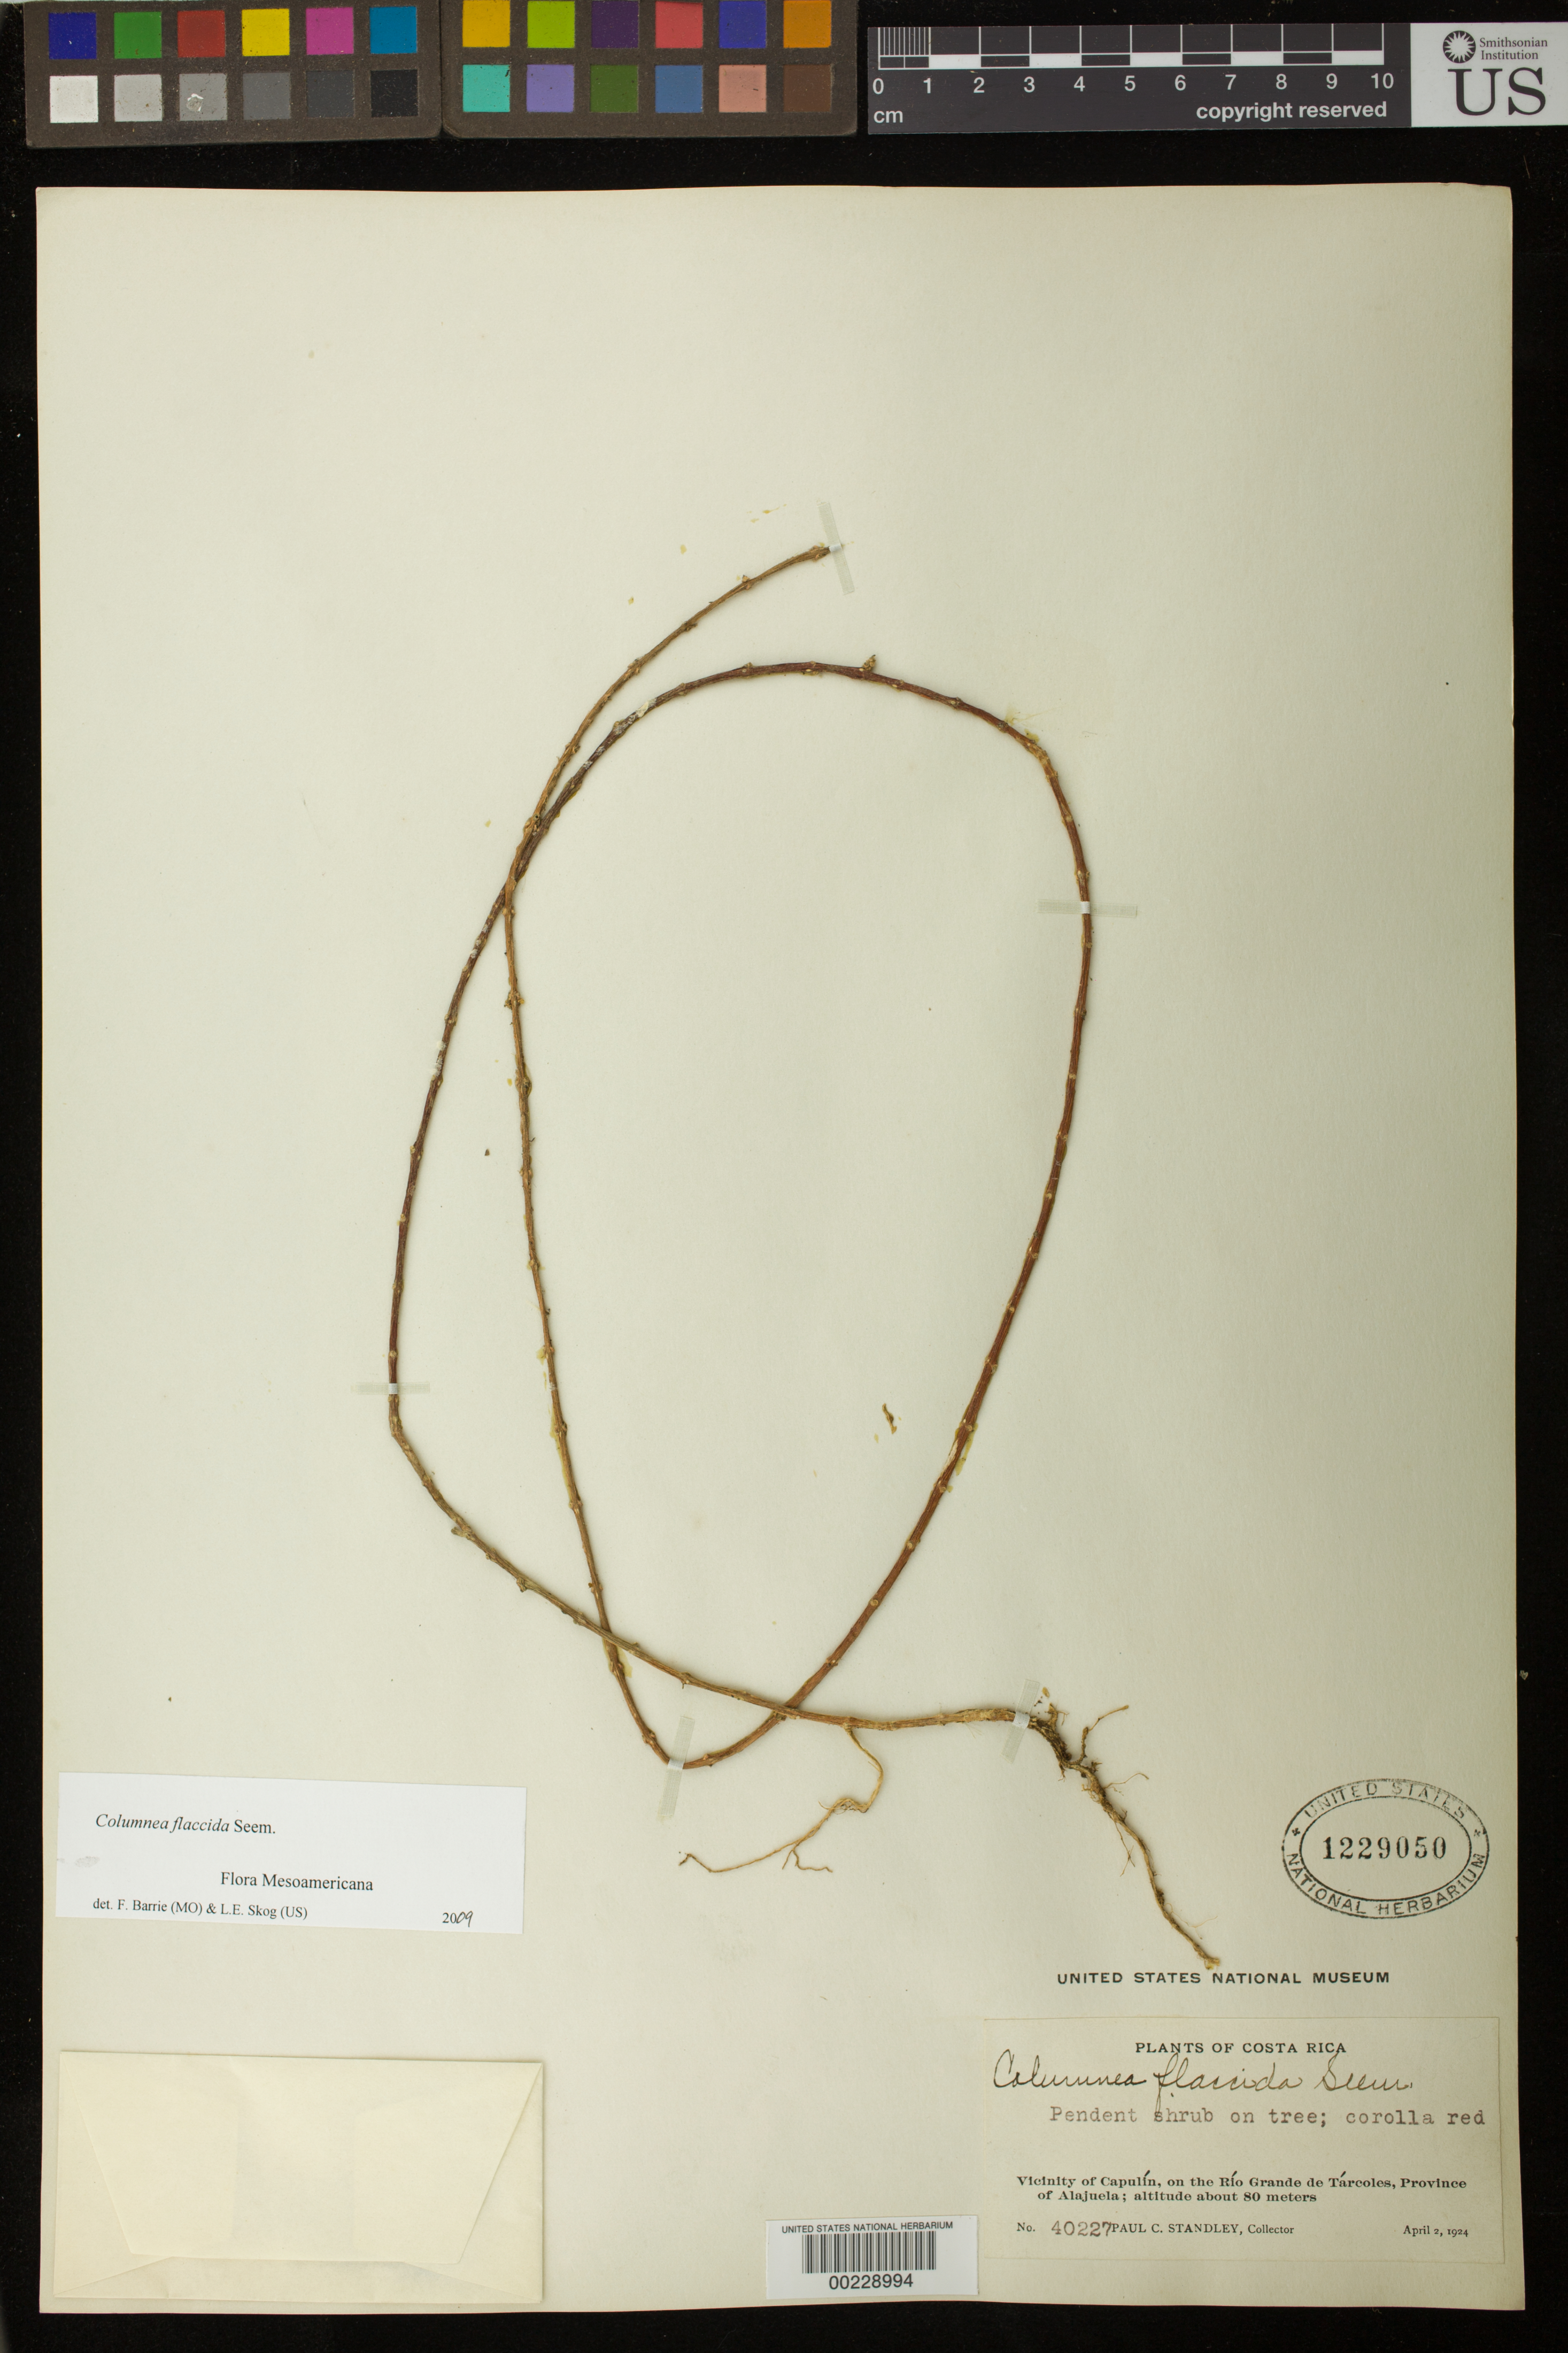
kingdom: Plantae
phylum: Tracheophyta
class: Magnoliopsida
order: Lamiales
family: Gesneriaceae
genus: Columnea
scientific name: Columnea flaccida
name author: Seem.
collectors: P. C. Standley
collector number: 40227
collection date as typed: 02 Apr 1924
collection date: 1924-04-02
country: Costa Rica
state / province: Alajuela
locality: Vicinity of Capulin, on the Rio Grande de Tarcoles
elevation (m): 80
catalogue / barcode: US 1229050